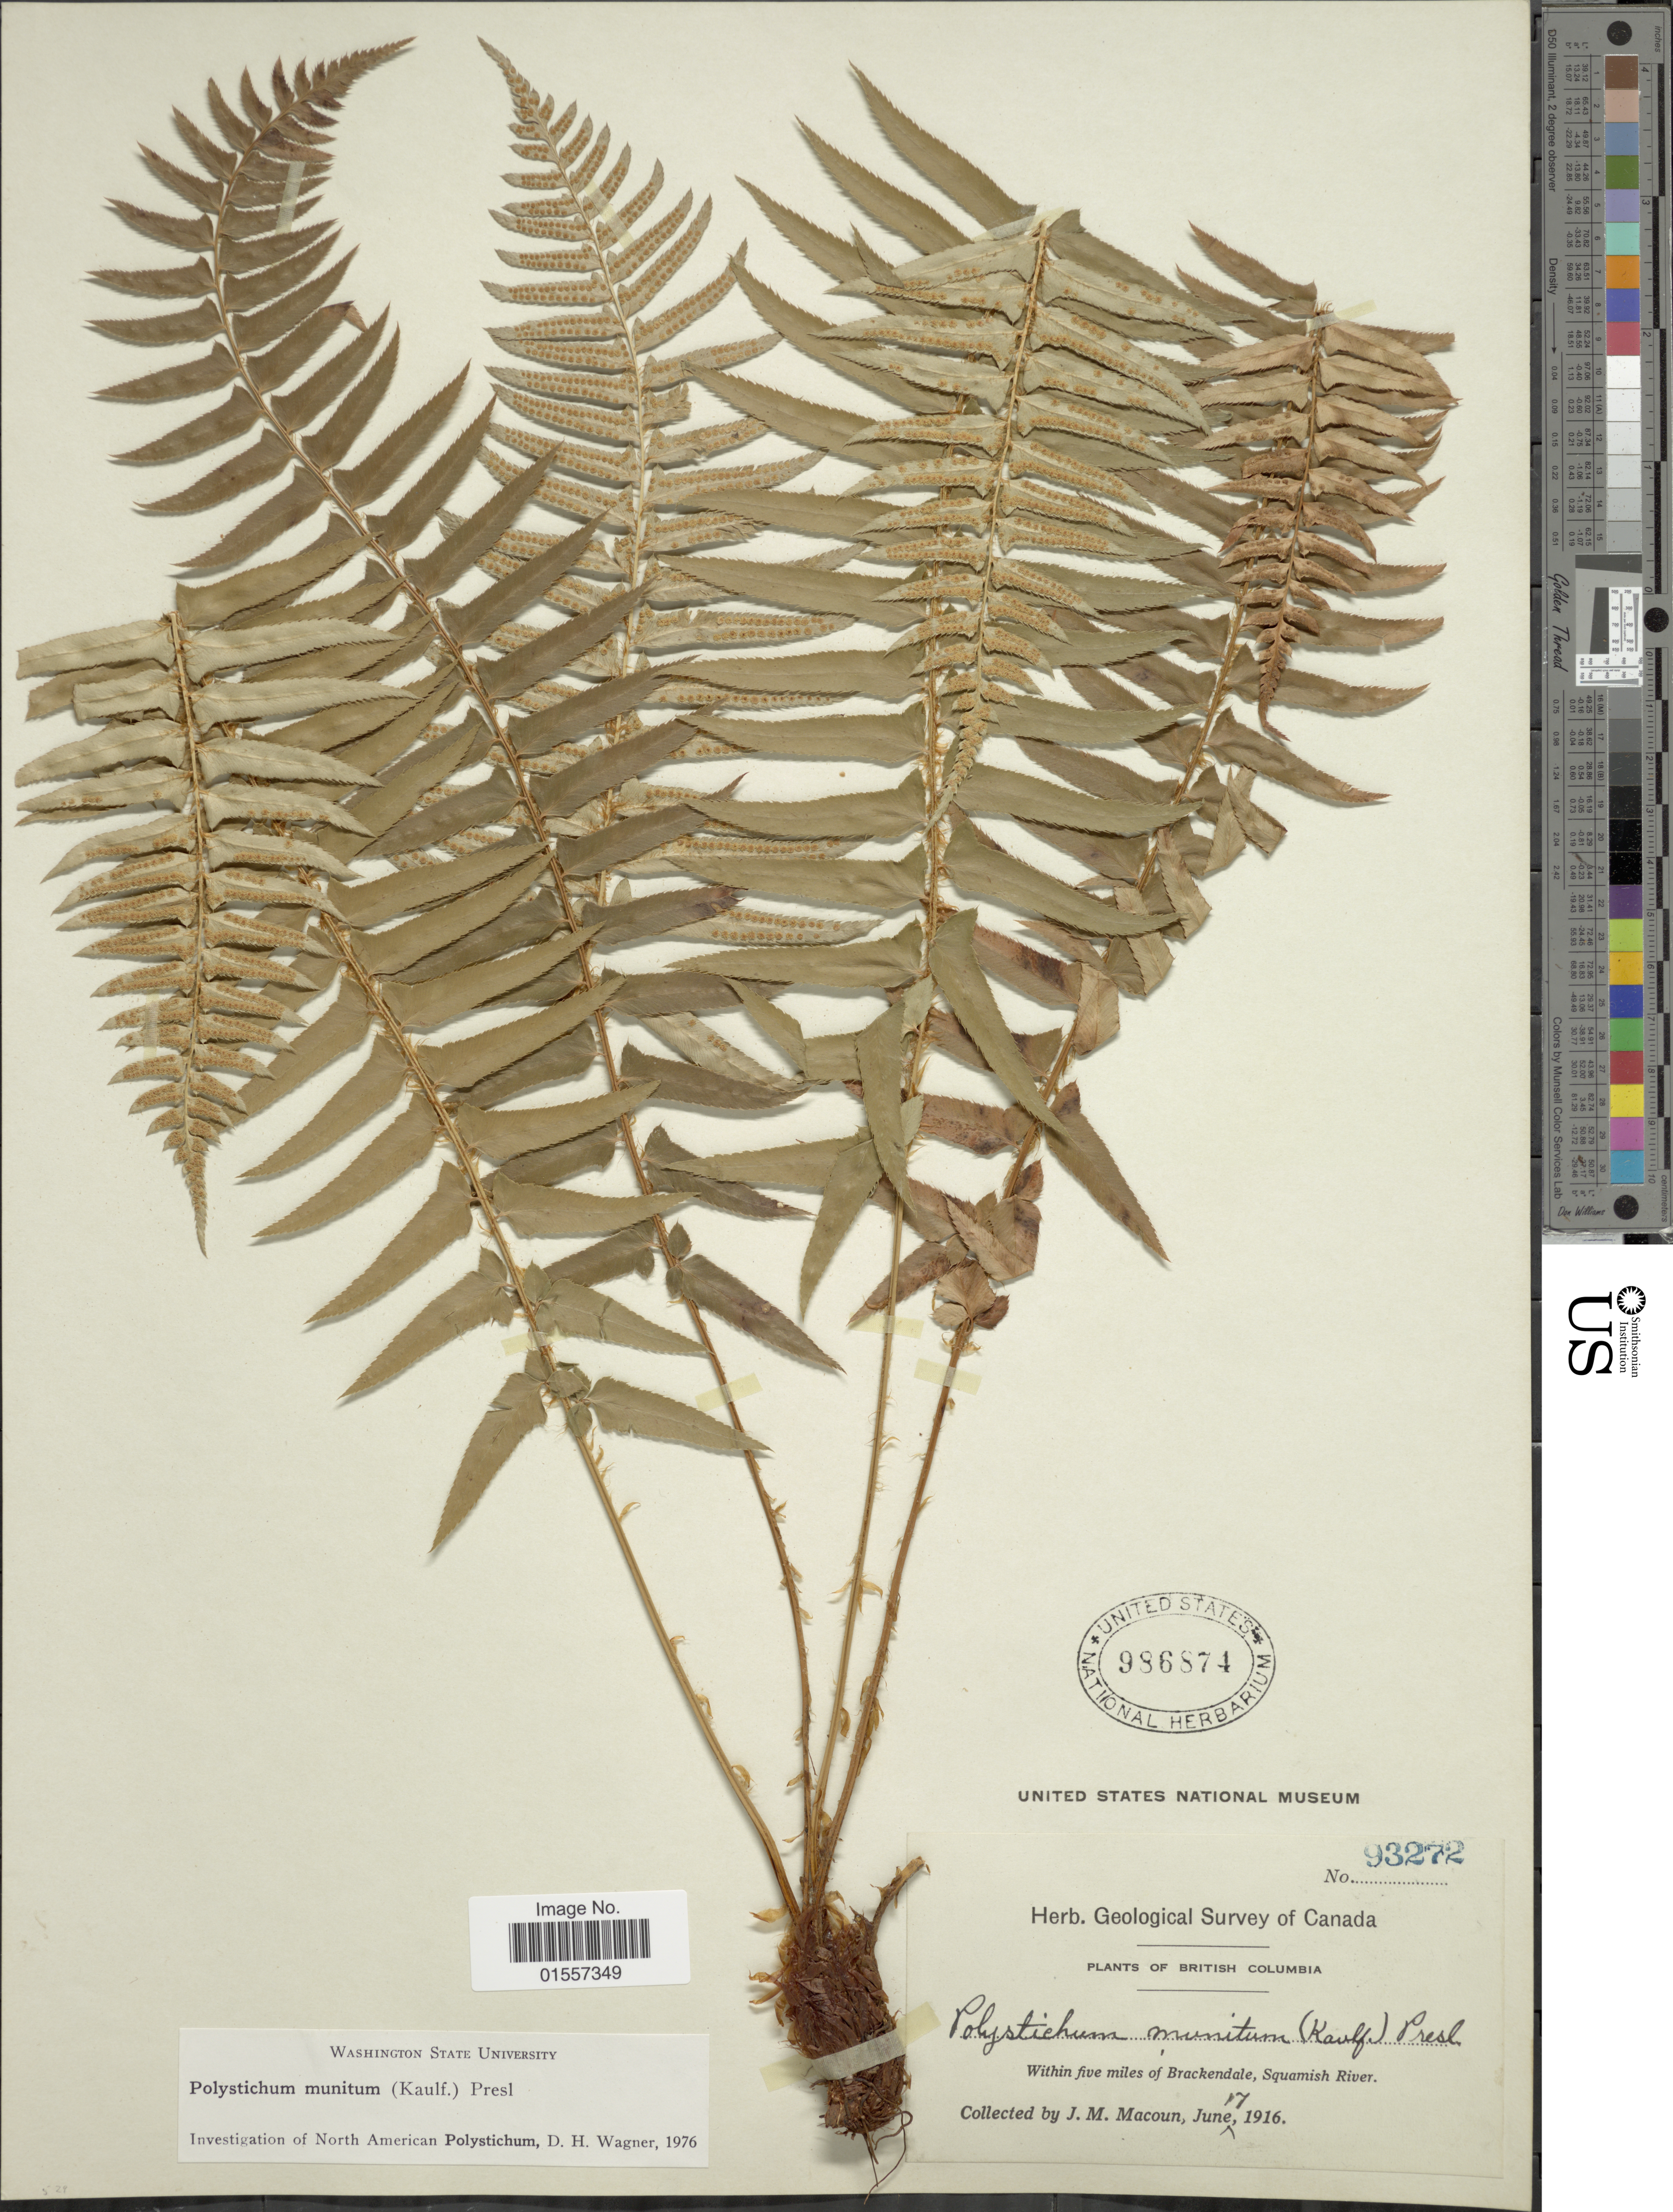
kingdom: Plantae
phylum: Tracheophyta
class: Polypodiopsida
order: Polypodiales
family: Dryopteridaceae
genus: Polystichum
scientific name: Polystichum munitum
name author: (Kaulf.) C. Presl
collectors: J. M. Macoun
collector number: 93272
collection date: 1916-06-17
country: Canada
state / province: British Columbia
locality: British Columbia, within five miles of Brackendale, Squamish River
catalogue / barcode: US 986874